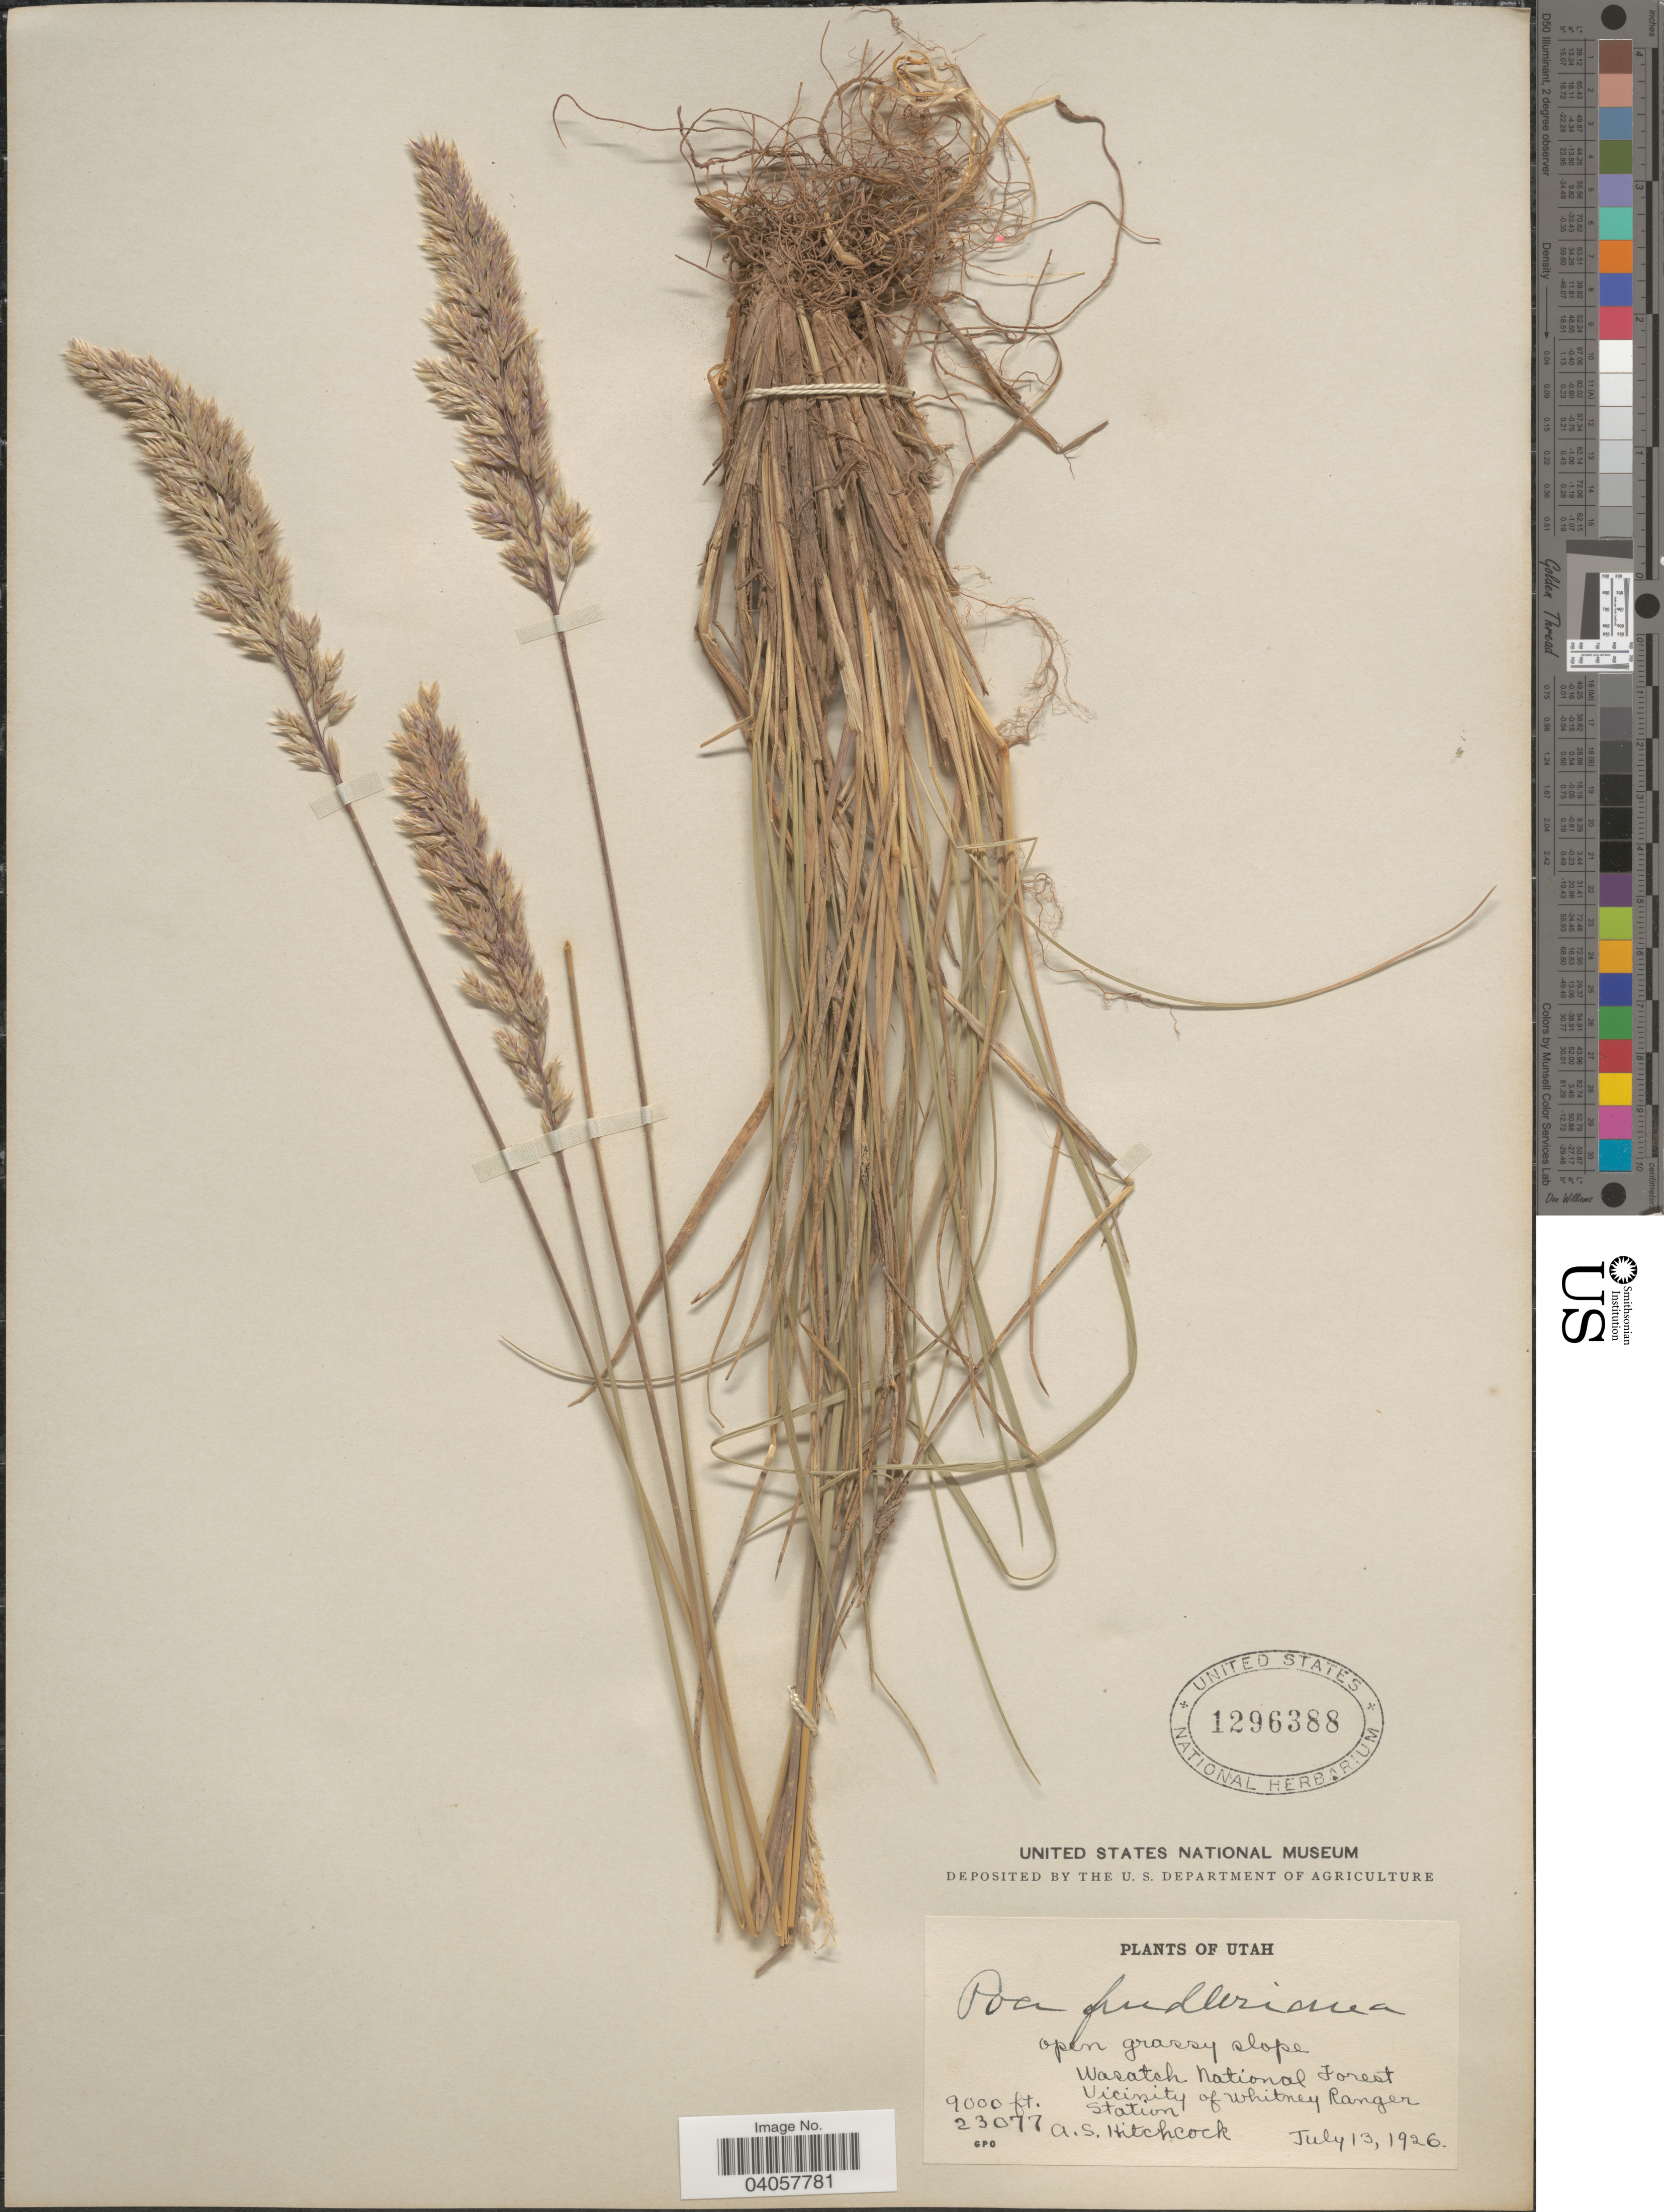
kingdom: Plantae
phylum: Tracheophyta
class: Liliopsida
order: Poales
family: Poaceae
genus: Poa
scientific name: Poa fendleriana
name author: (Steud.) Vasey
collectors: A. S. Hitchcock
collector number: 23077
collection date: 1926-07-13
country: United States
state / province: Utah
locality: Wasatch National Forest. Vicinity of Whitney Ranger Station.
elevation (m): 2743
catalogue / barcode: US 1296388